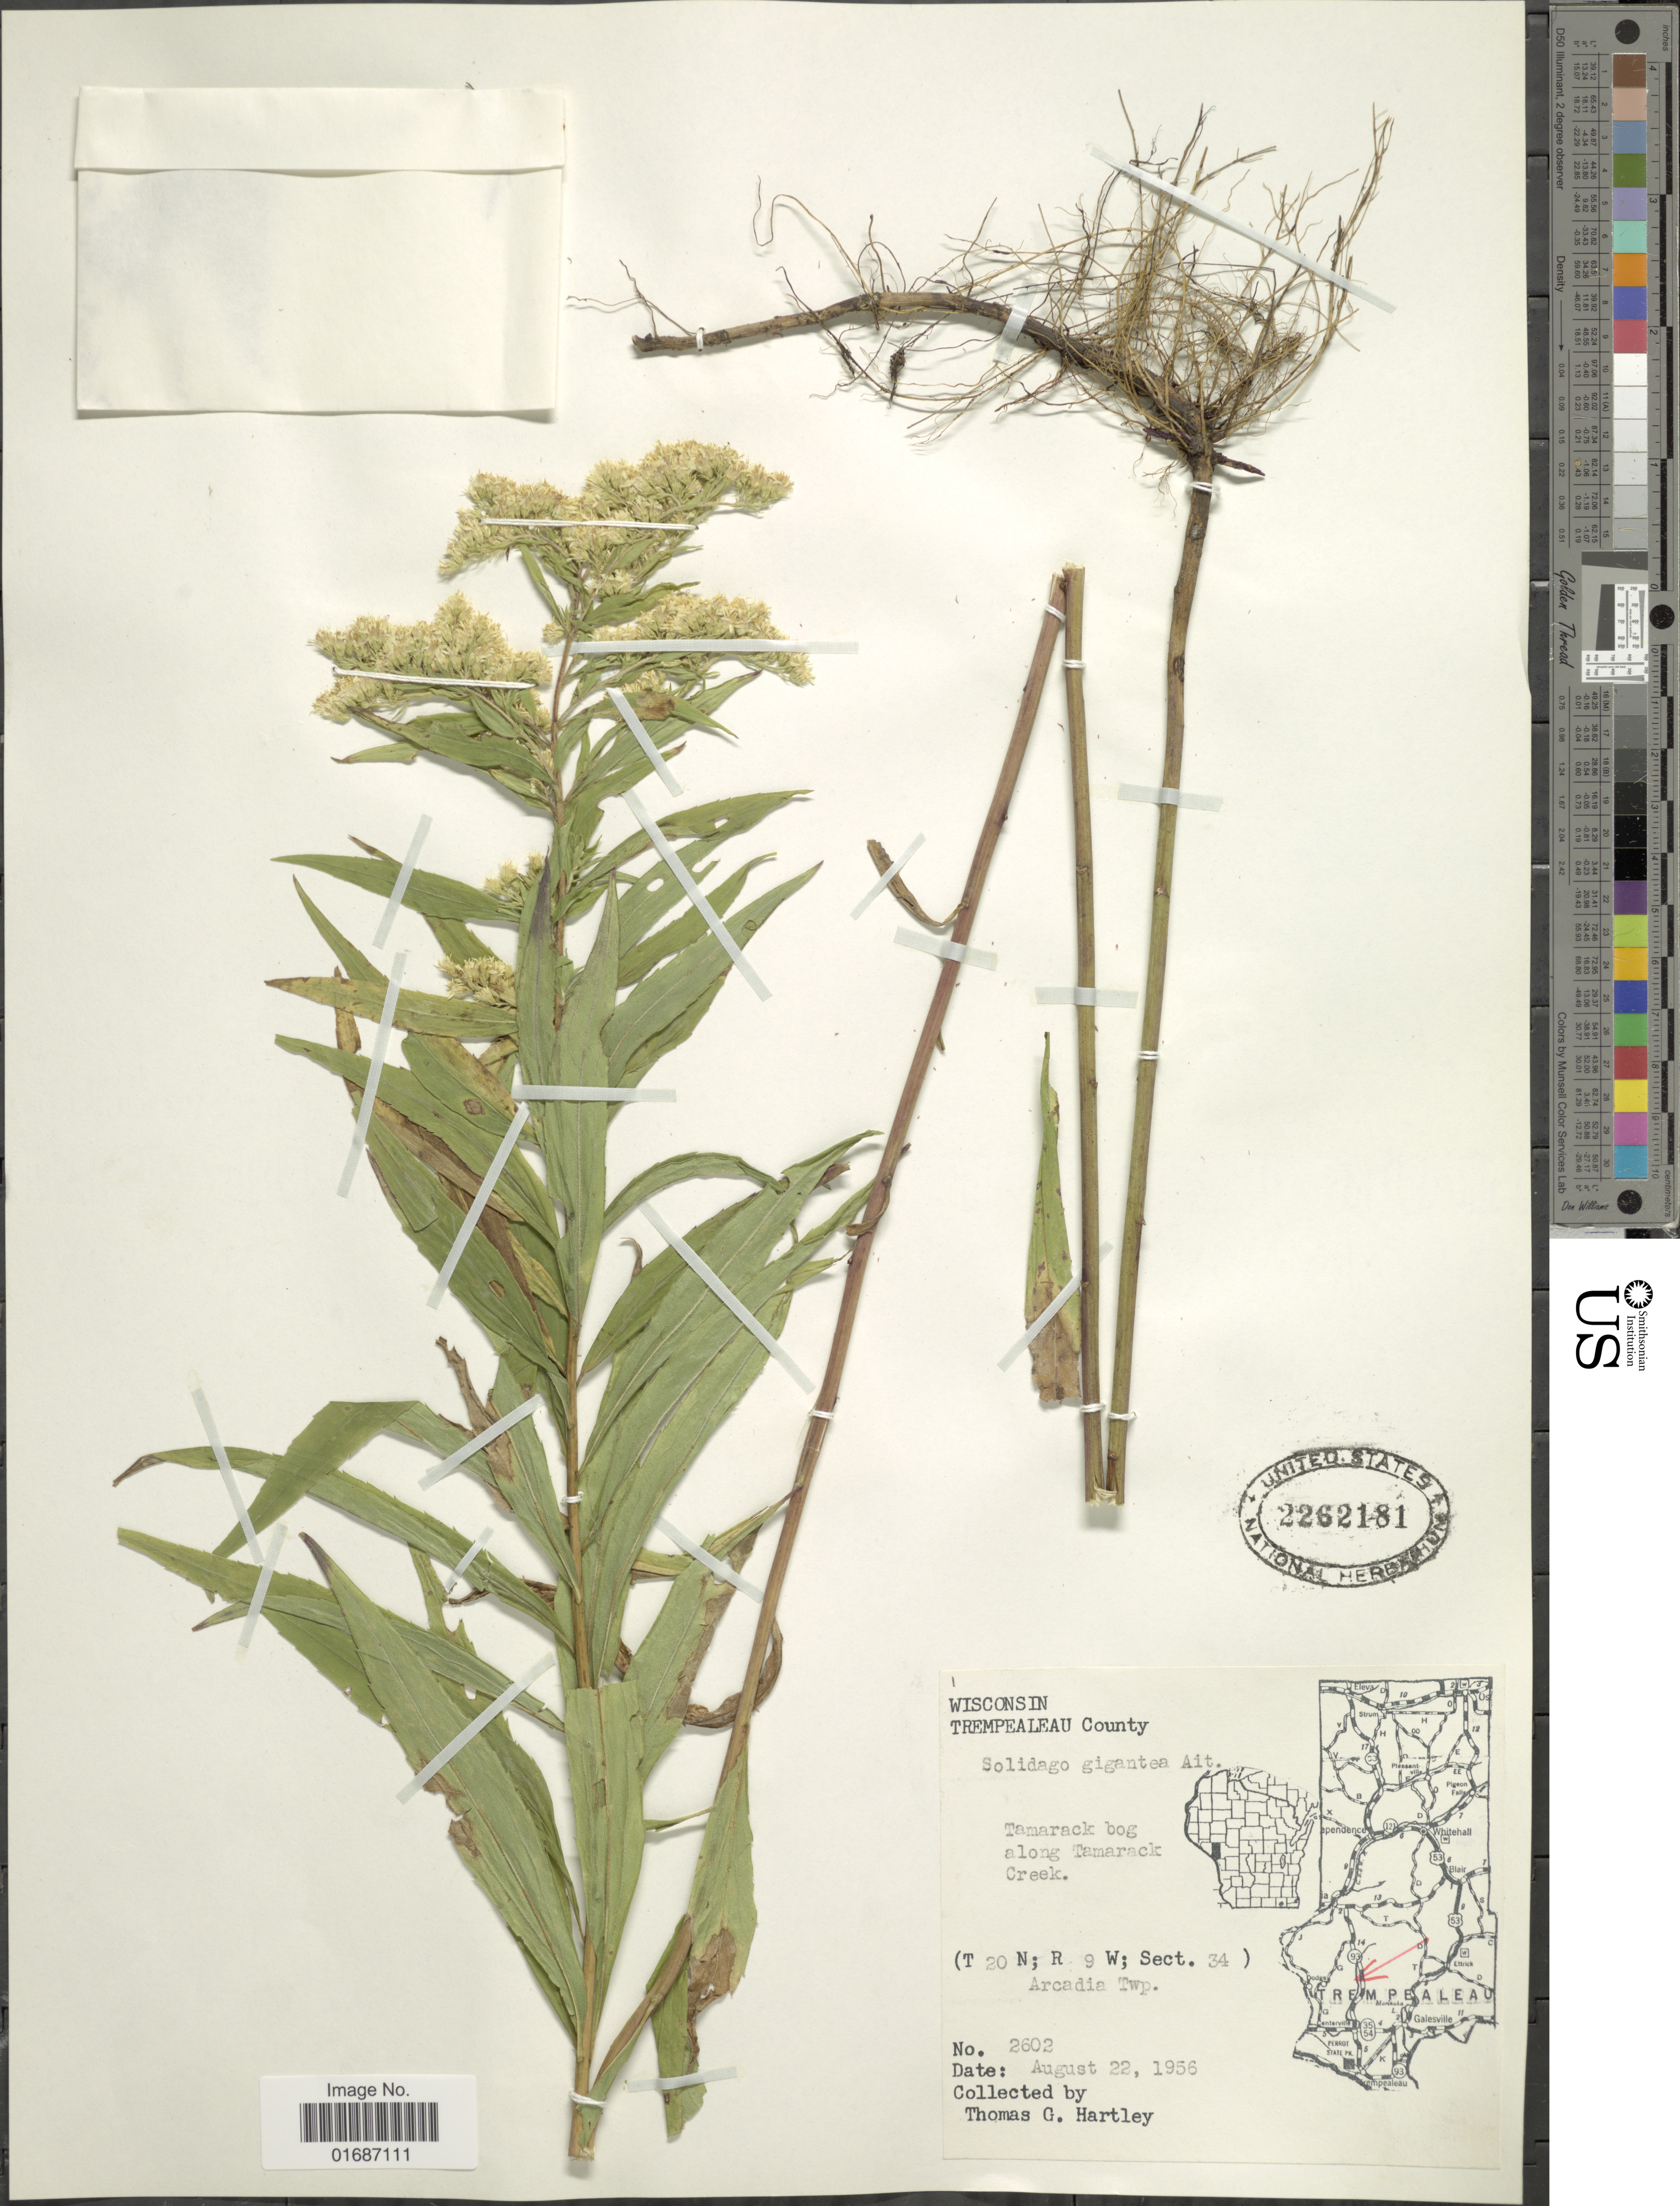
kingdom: Plantae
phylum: Tracheophyta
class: Magnoliopsida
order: Asterales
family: Asteraceae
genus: Solidago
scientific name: Solidago gigantea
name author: Aiton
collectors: T. G. Hartley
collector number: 2602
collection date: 1956-08-22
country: United States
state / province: Wisconsin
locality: Trempealeau County, Tamarack bog along Tamarack Creek (T20N; R9W, Sect. 34)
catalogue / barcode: US 2262181